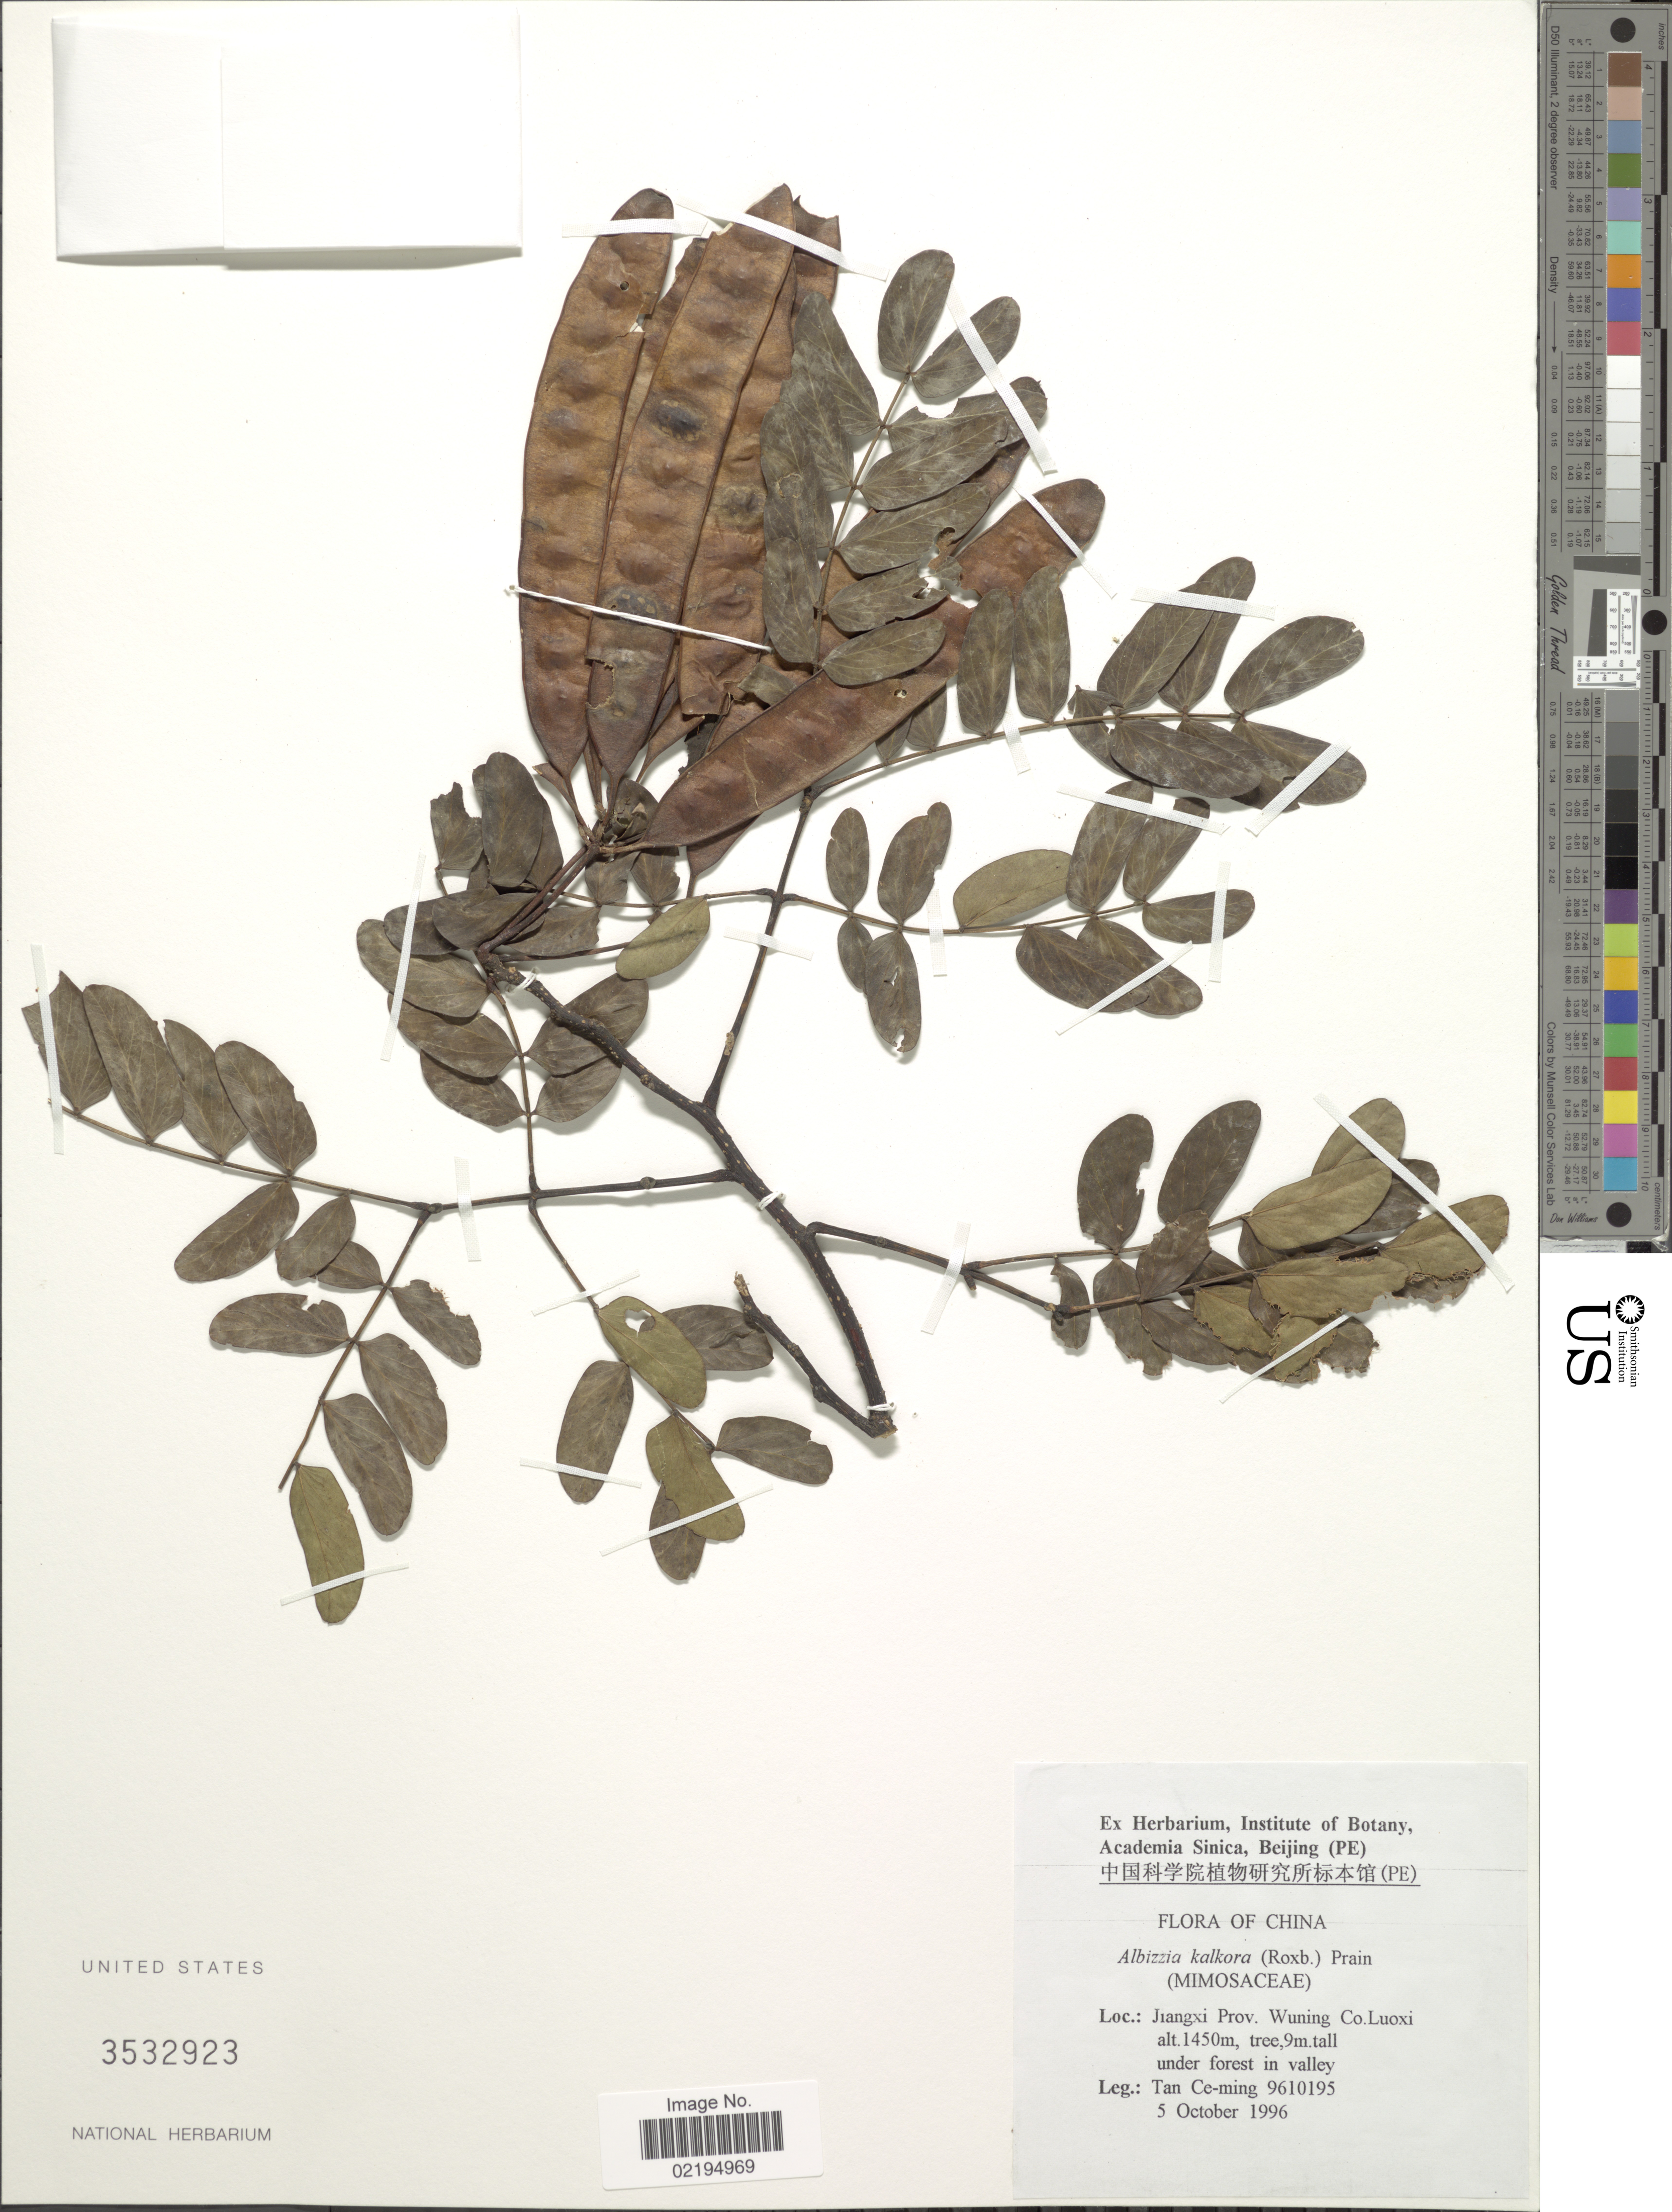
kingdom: Plantae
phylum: Tracheophyta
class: Magnoliopsida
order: Fabales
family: Fabaceae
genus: Albizia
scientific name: Albizia kalkora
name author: (Roxb.) Prain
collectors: Tam Ce-Ming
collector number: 9610195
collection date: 1996-10-05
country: China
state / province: Jiangxi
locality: Wuning Co. Luoxi.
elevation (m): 1450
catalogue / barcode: US 3532923